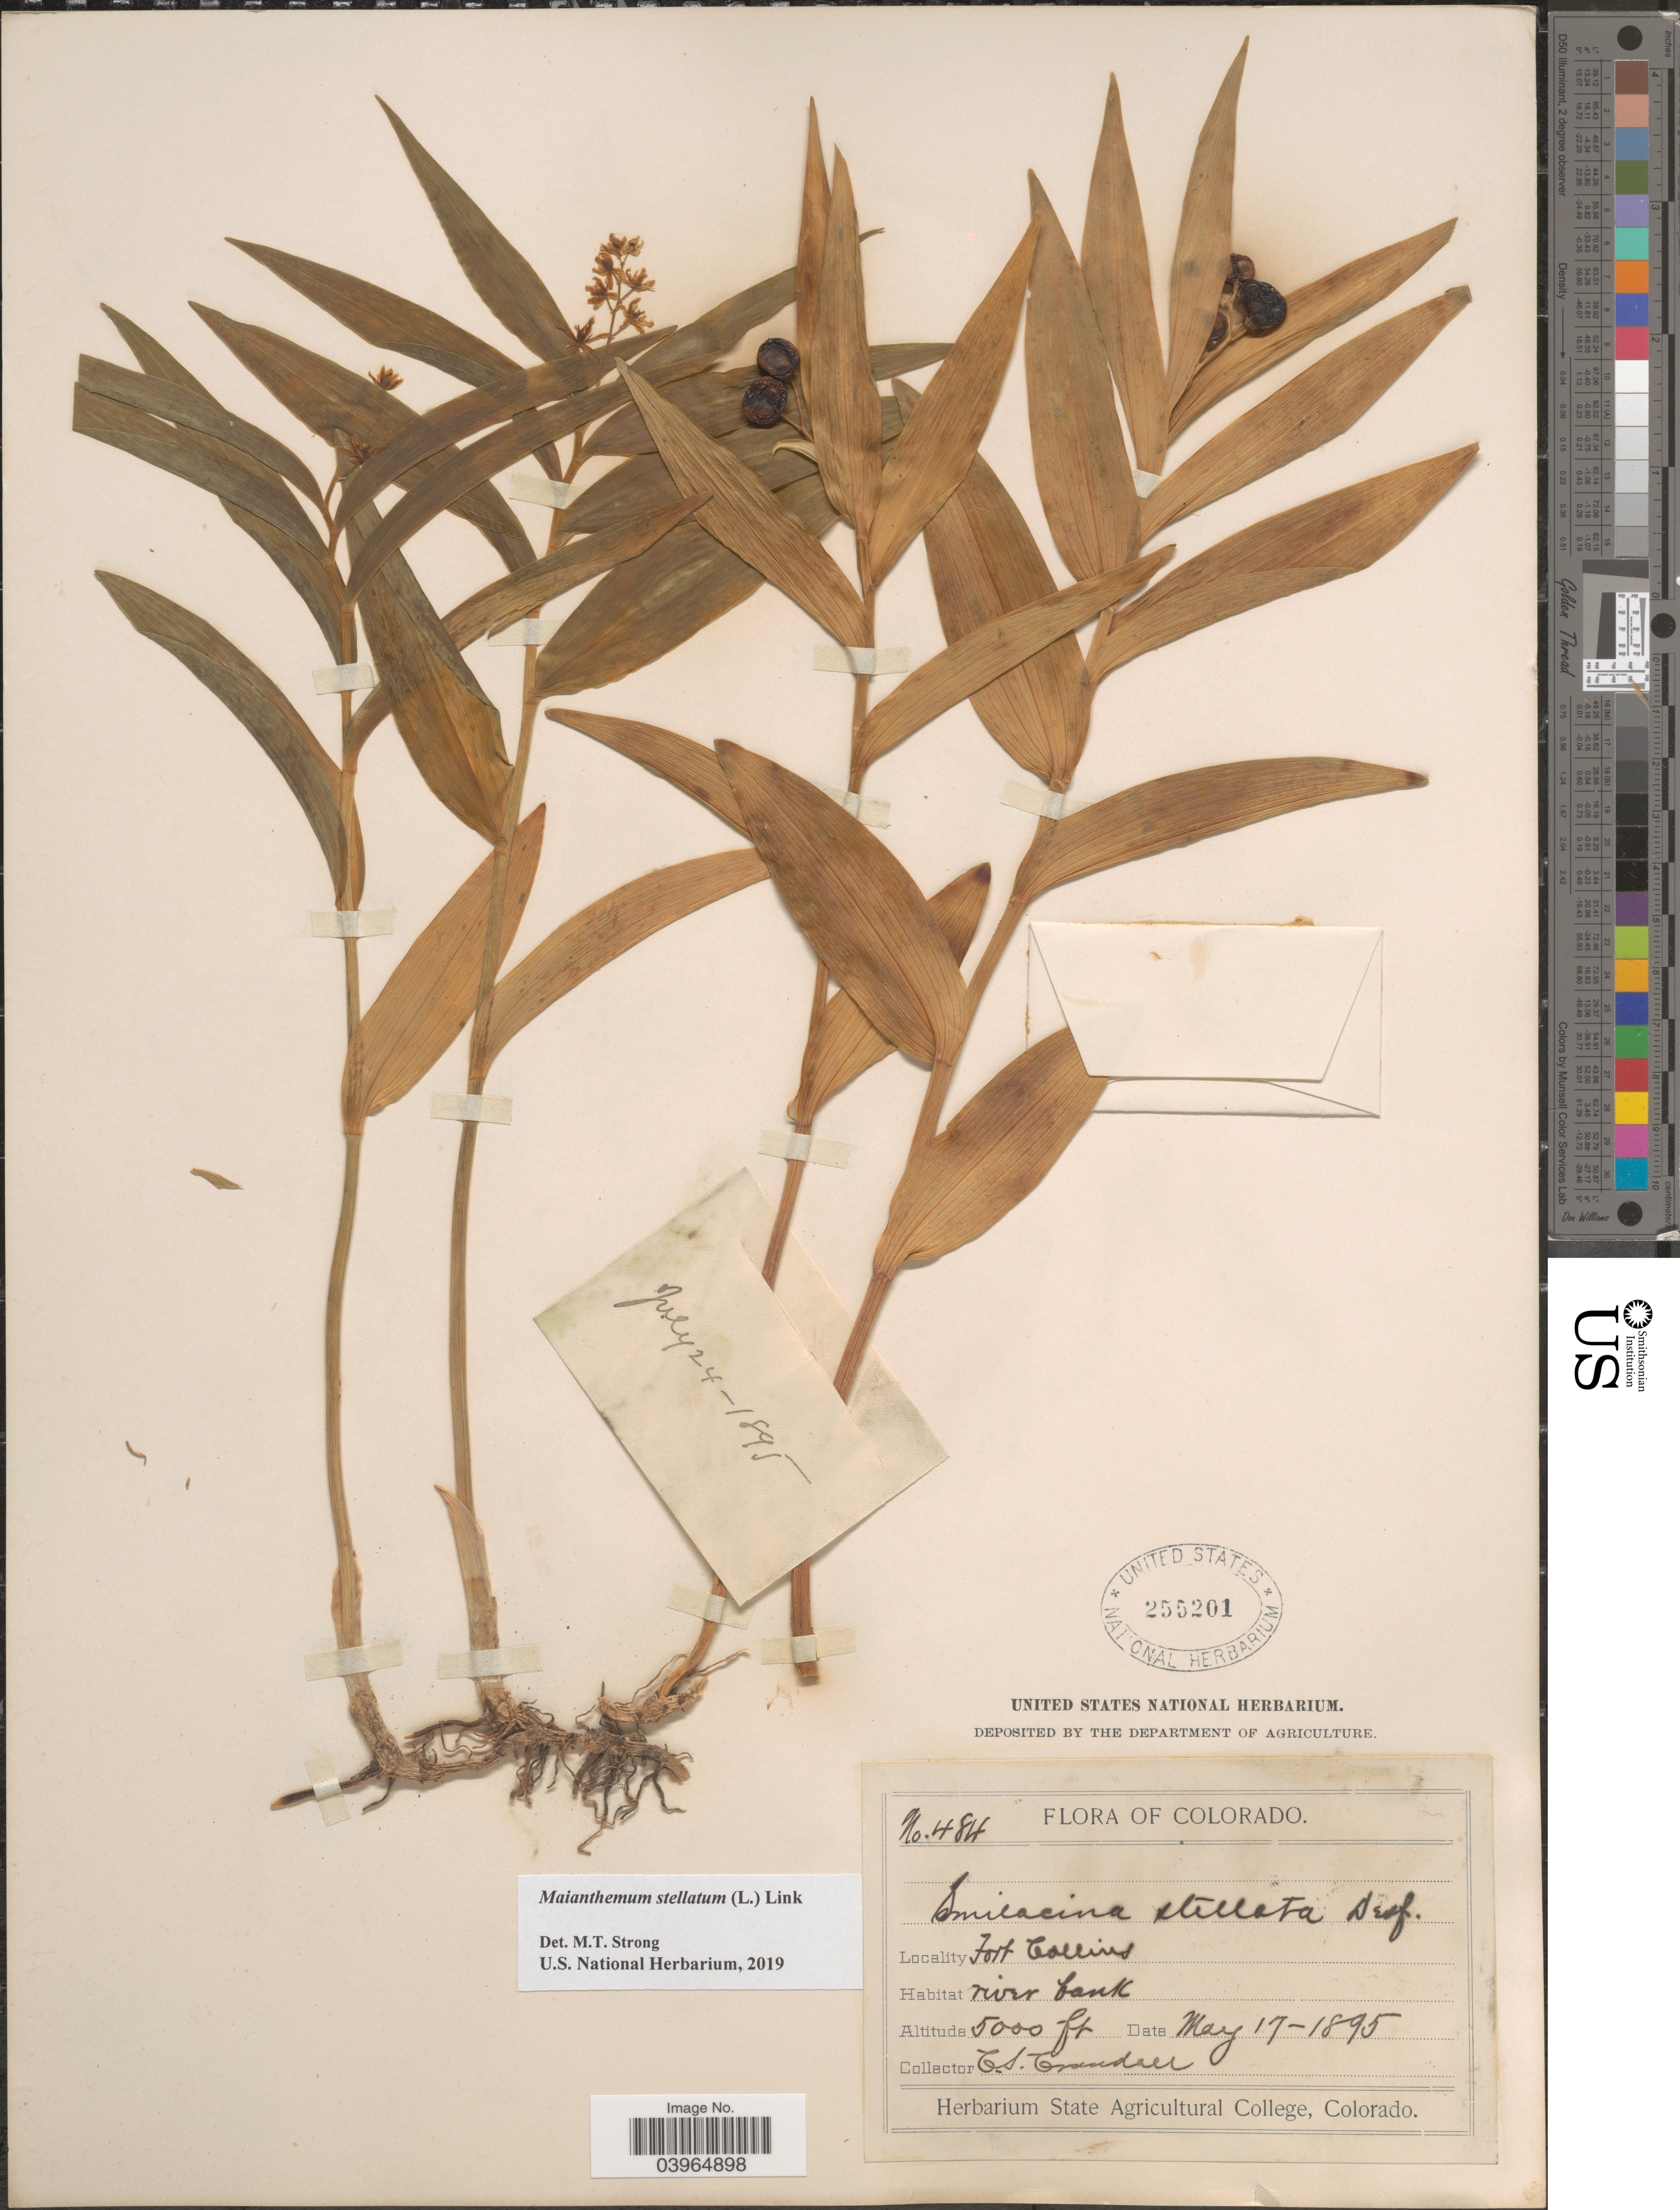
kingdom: Plantae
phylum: Tracheophyta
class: Liliopsida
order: Asparagales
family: Asparagaceae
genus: Maianthemum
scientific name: Maianthemum stellatum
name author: (L.) Link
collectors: C. Crandall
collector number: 484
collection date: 1895-05-17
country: United States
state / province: Colorado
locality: Fort Collins.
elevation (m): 1524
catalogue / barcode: US 255201